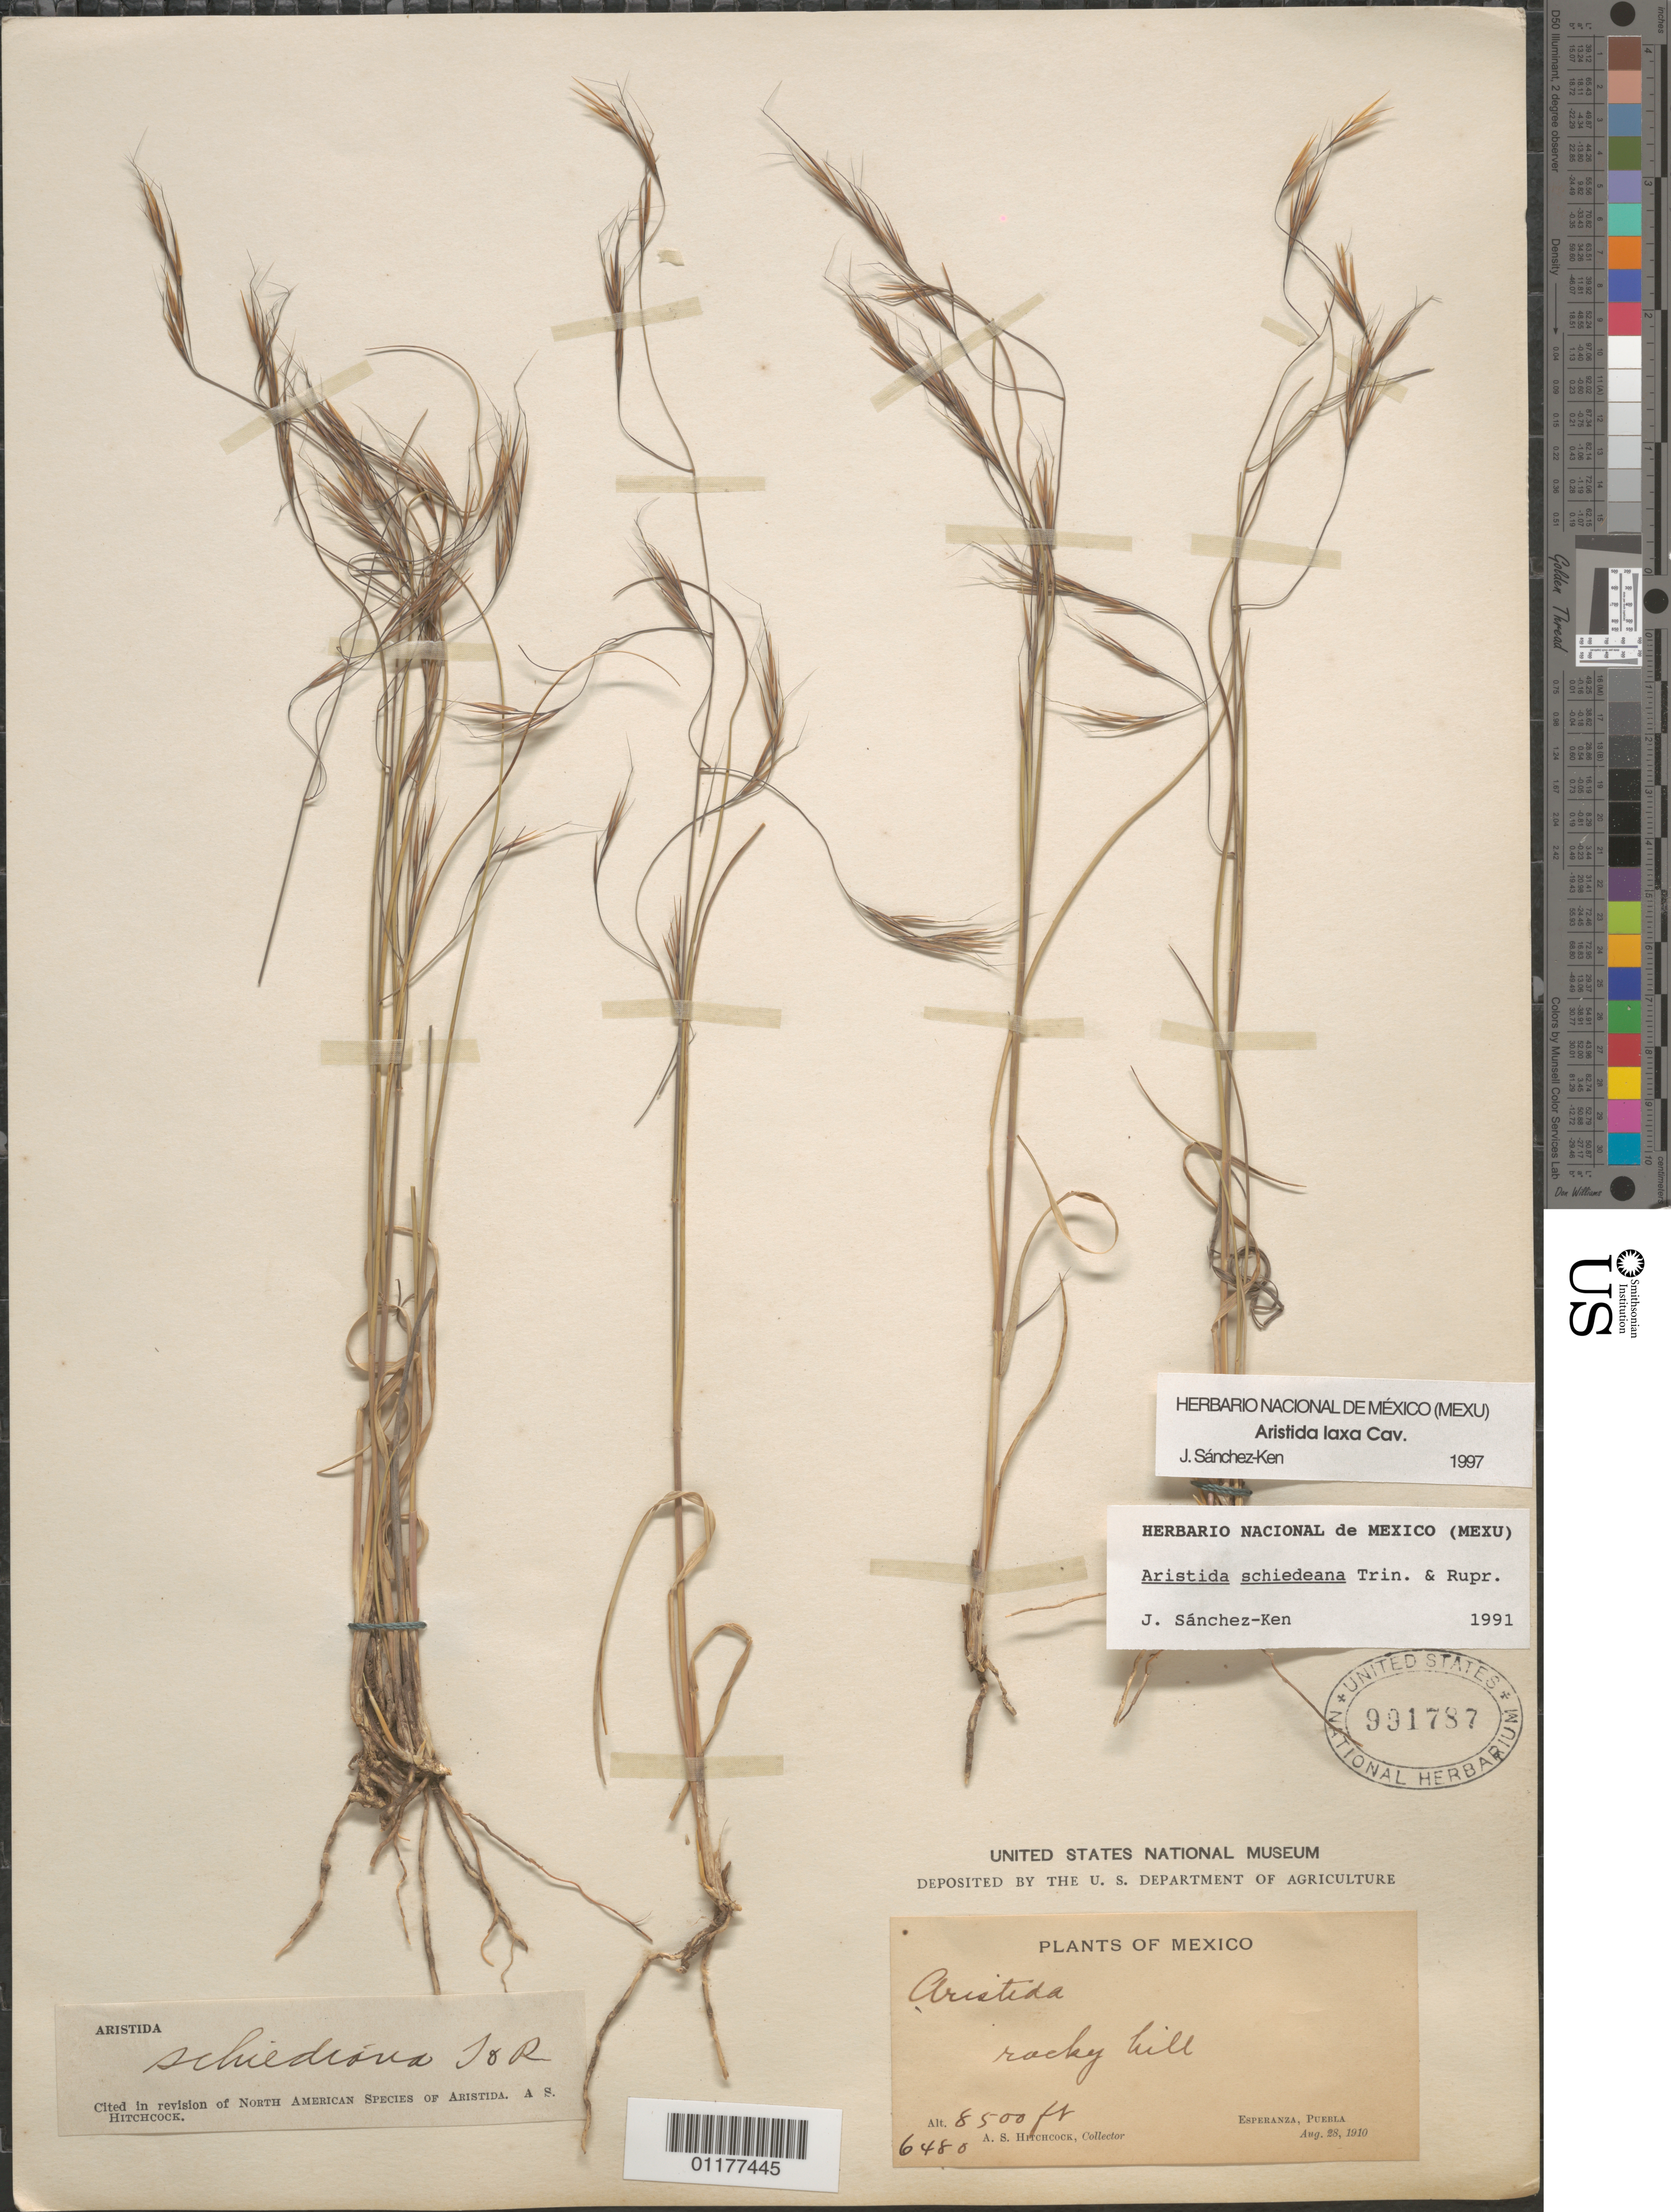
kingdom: Plantae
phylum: Tracheophyta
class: Liliopsida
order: Poales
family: Poaceae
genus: Aristida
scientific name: Aristida laxa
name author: Cav.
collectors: A. S. Hitchcock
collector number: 6480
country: Mexico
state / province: Puebla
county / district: Esperanza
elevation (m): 2591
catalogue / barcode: US 991787